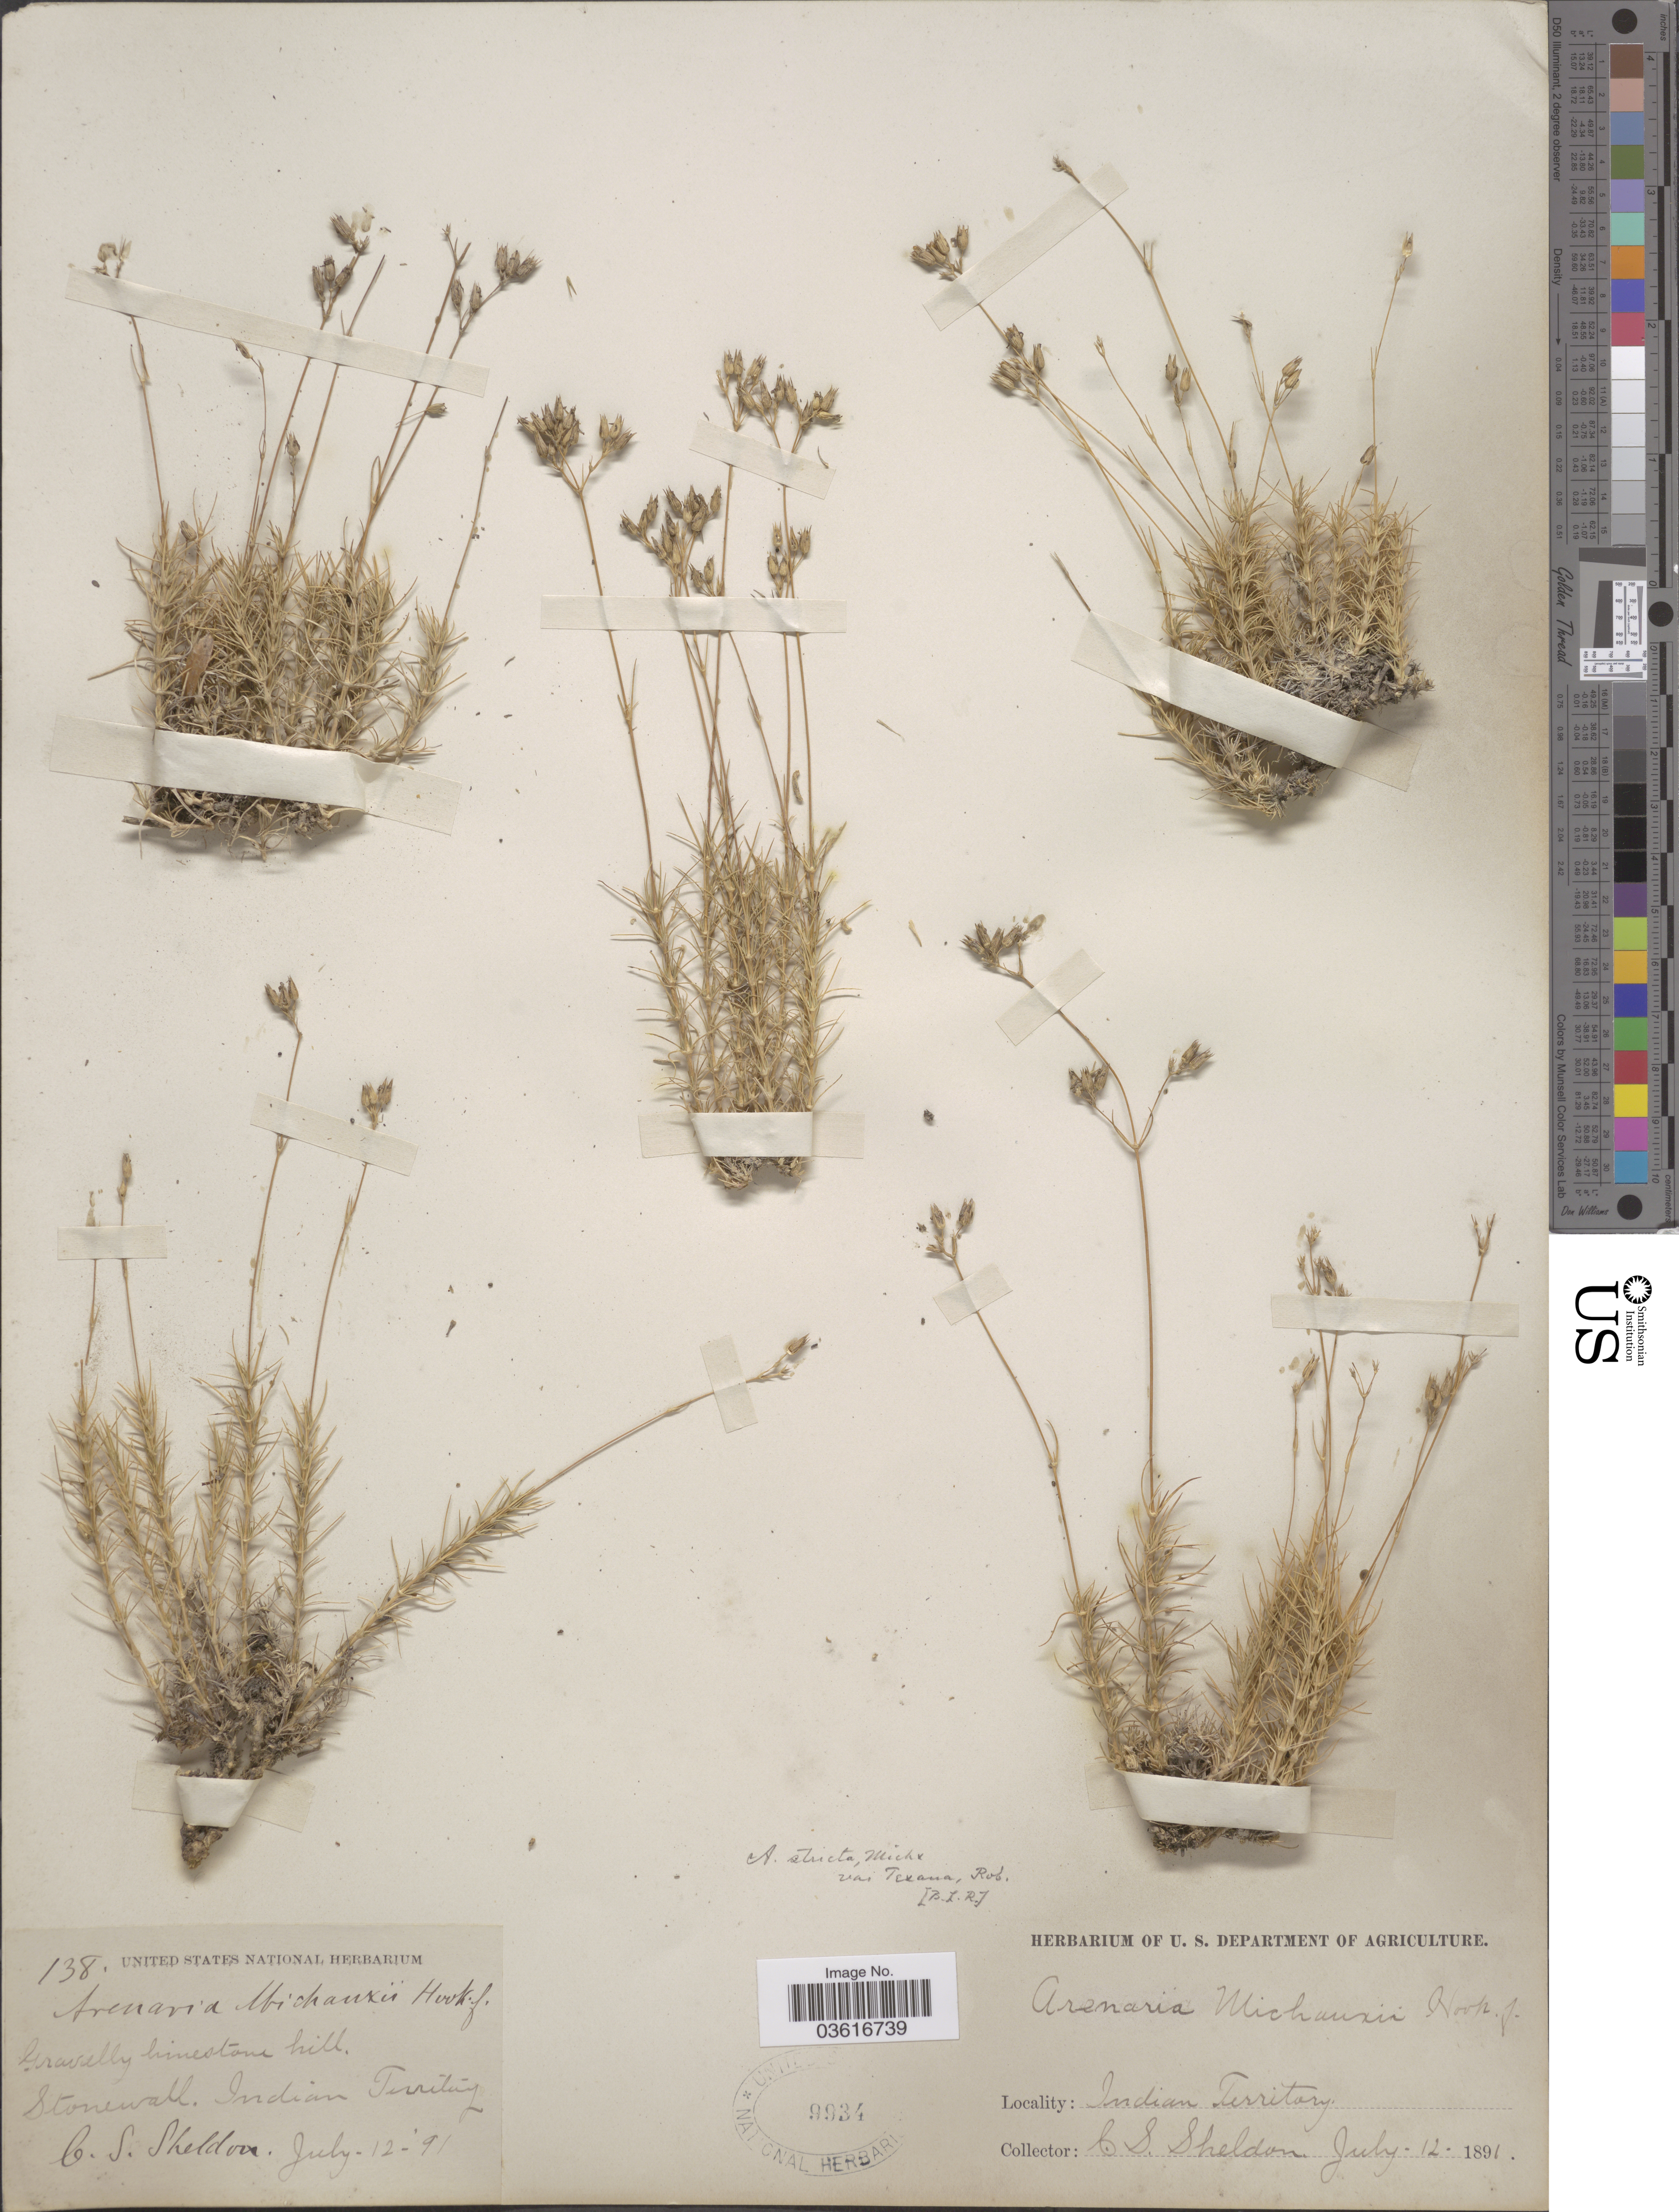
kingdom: Plantae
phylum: Tracheophyta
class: Magnoliopsida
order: Caryophyllales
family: Caryophyllaceae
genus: Minuartia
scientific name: Minuartia stricta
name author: (Sw.) Hiern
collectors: C. S. Sheldon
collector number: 138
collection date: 1891-07-12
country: United States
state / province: Oklahoma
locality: Stonewall, Indian Territory.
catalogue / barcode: US 9934